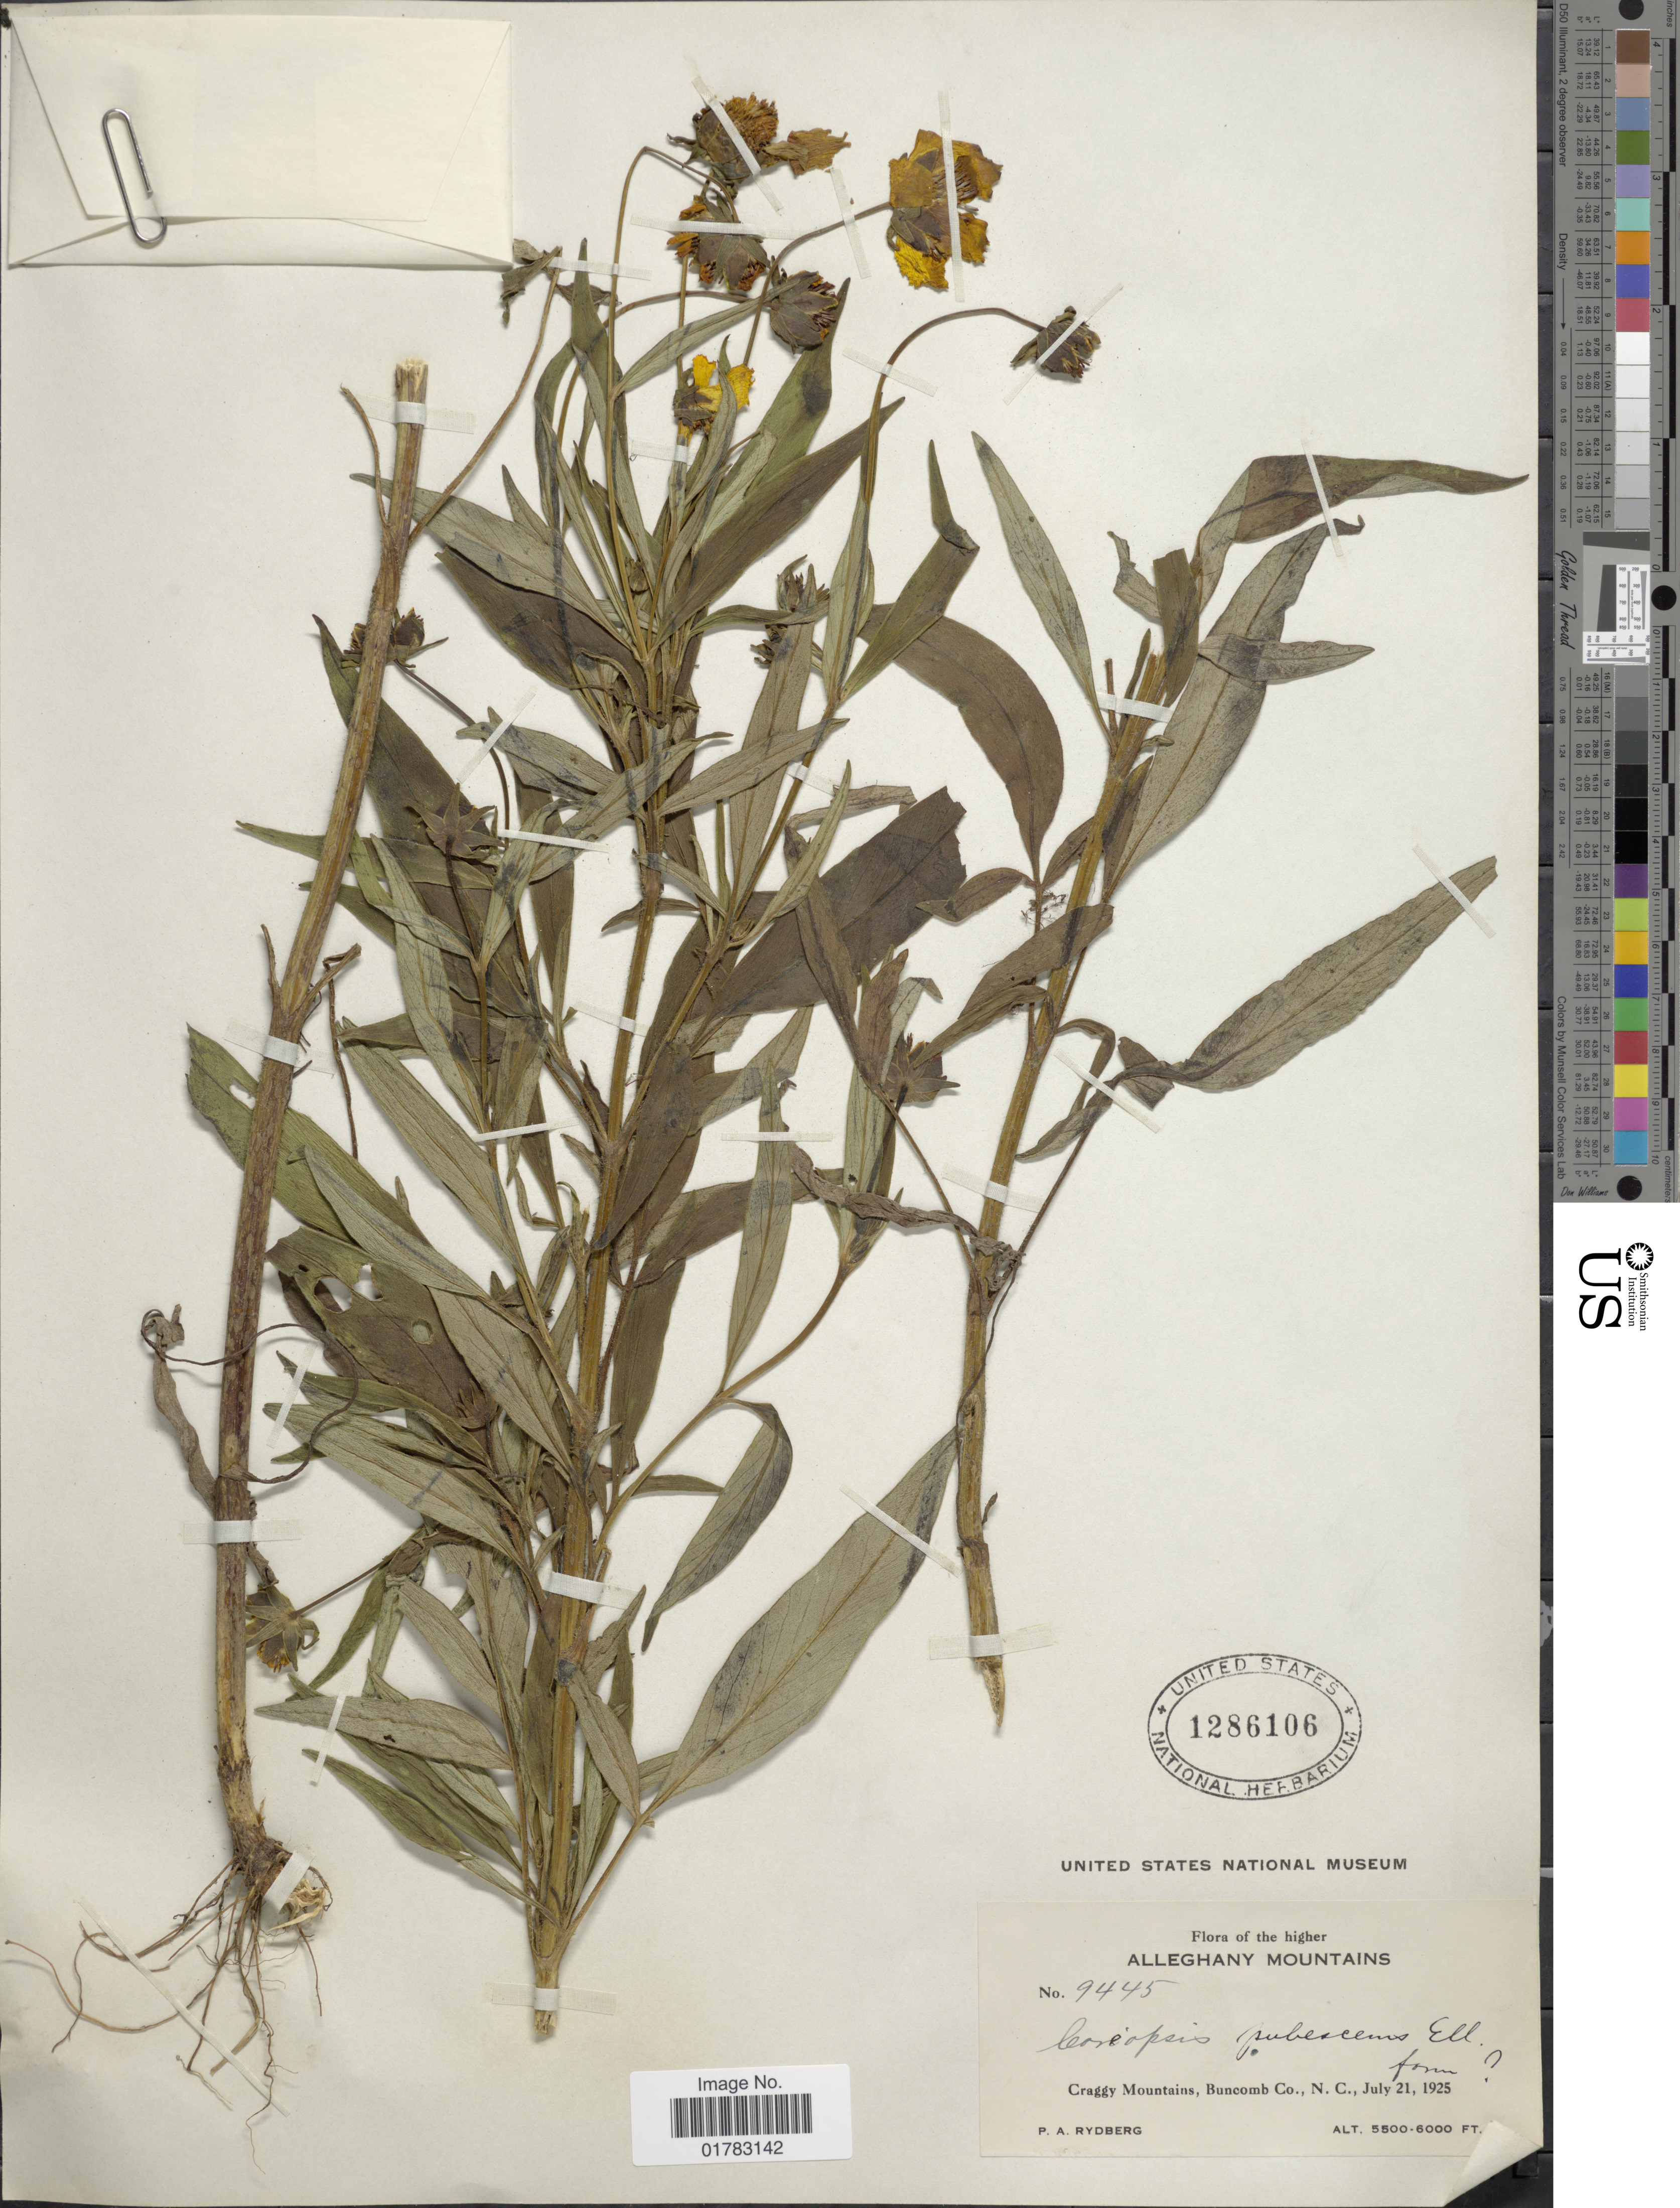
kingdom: Plantae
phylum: Tracheophyta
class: Magnoliopsida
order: Asterales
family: Asteraceae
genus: Coreopsis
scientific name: Coreopsis pubescens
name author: Elliott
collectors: P. A. Rydberg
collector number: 9445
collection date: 1925-07-21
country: United States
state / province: North Carolina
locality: Higher Alleghany Mountains, Craggy Mountains, Buncomb Co.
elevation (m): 1676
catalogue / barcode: US 1286106